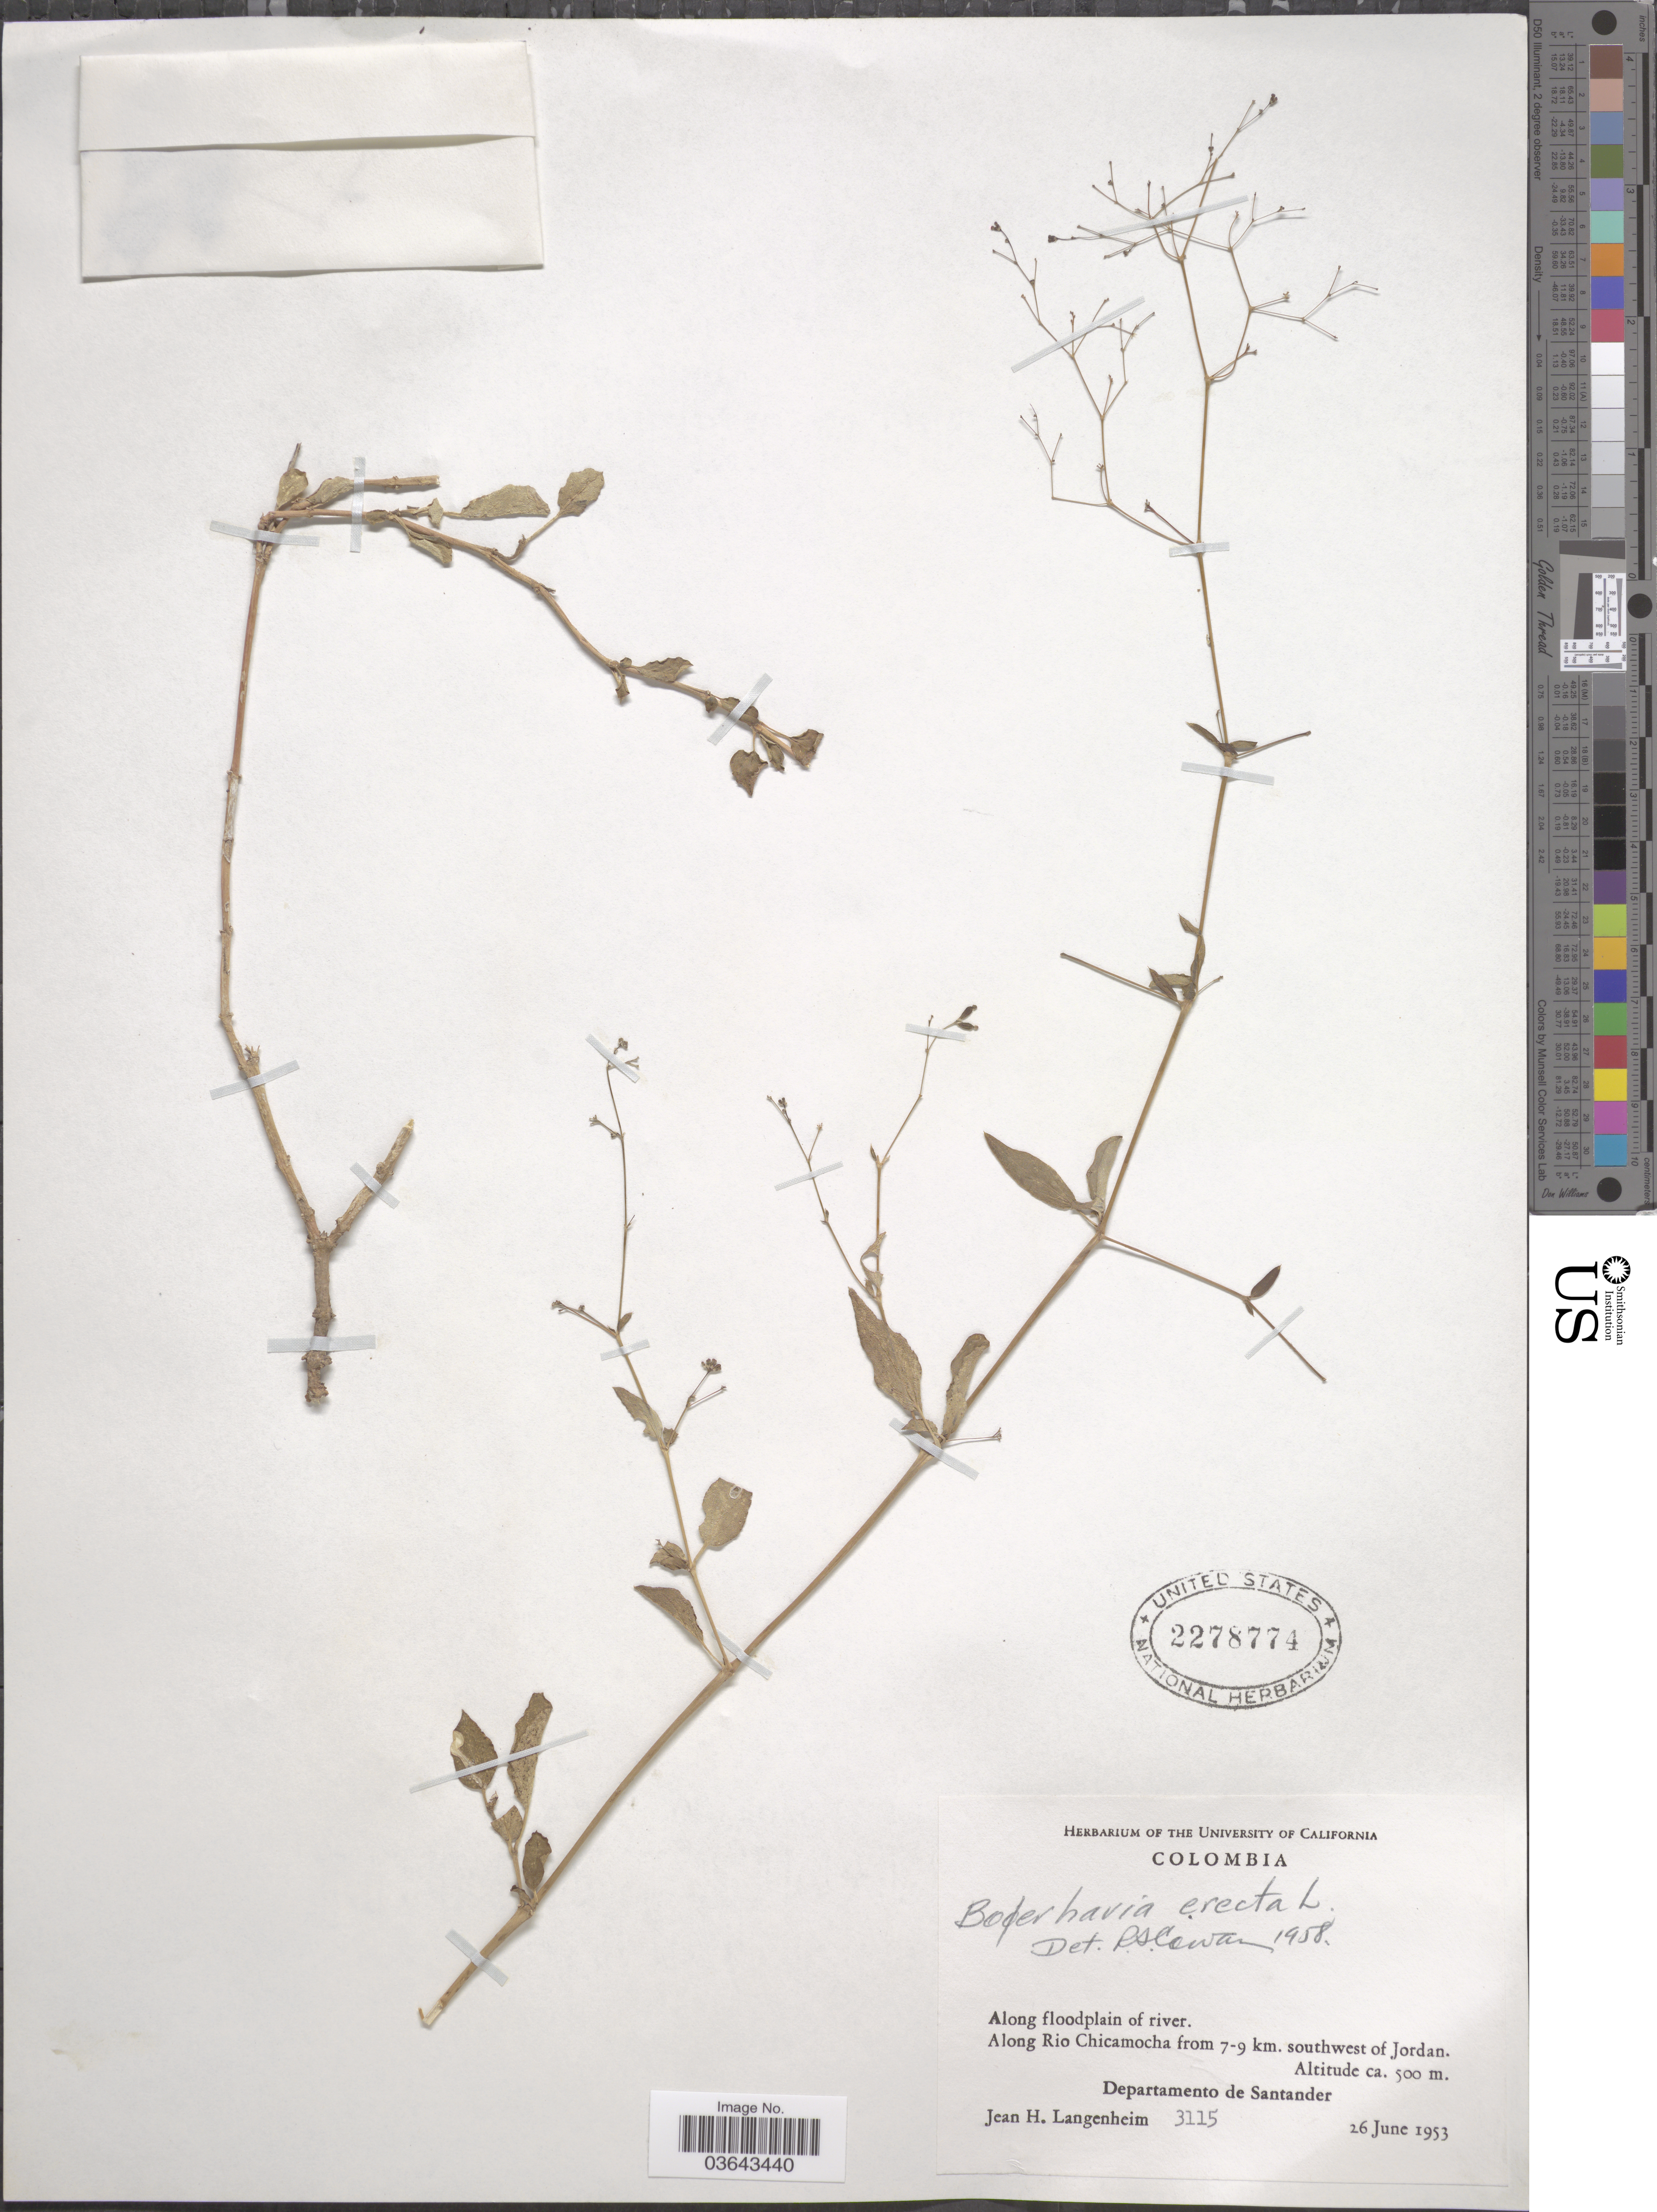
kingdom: Plantae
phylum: Tracheophyta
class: Magnoliopsida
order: Caryophyllales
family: Nyctaginaceae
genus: Boerhavia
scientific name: Boerhavia erecta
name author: L.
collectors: J. H. Langenheim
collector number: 3115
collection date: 1953-06-26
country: Colombia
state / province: Santander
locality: Along floodplain of river. Along Rio Chicamocha from 7-9 km. southwest of Jordan. Departamento de Santander.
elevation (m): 500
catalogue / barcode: US 2278774